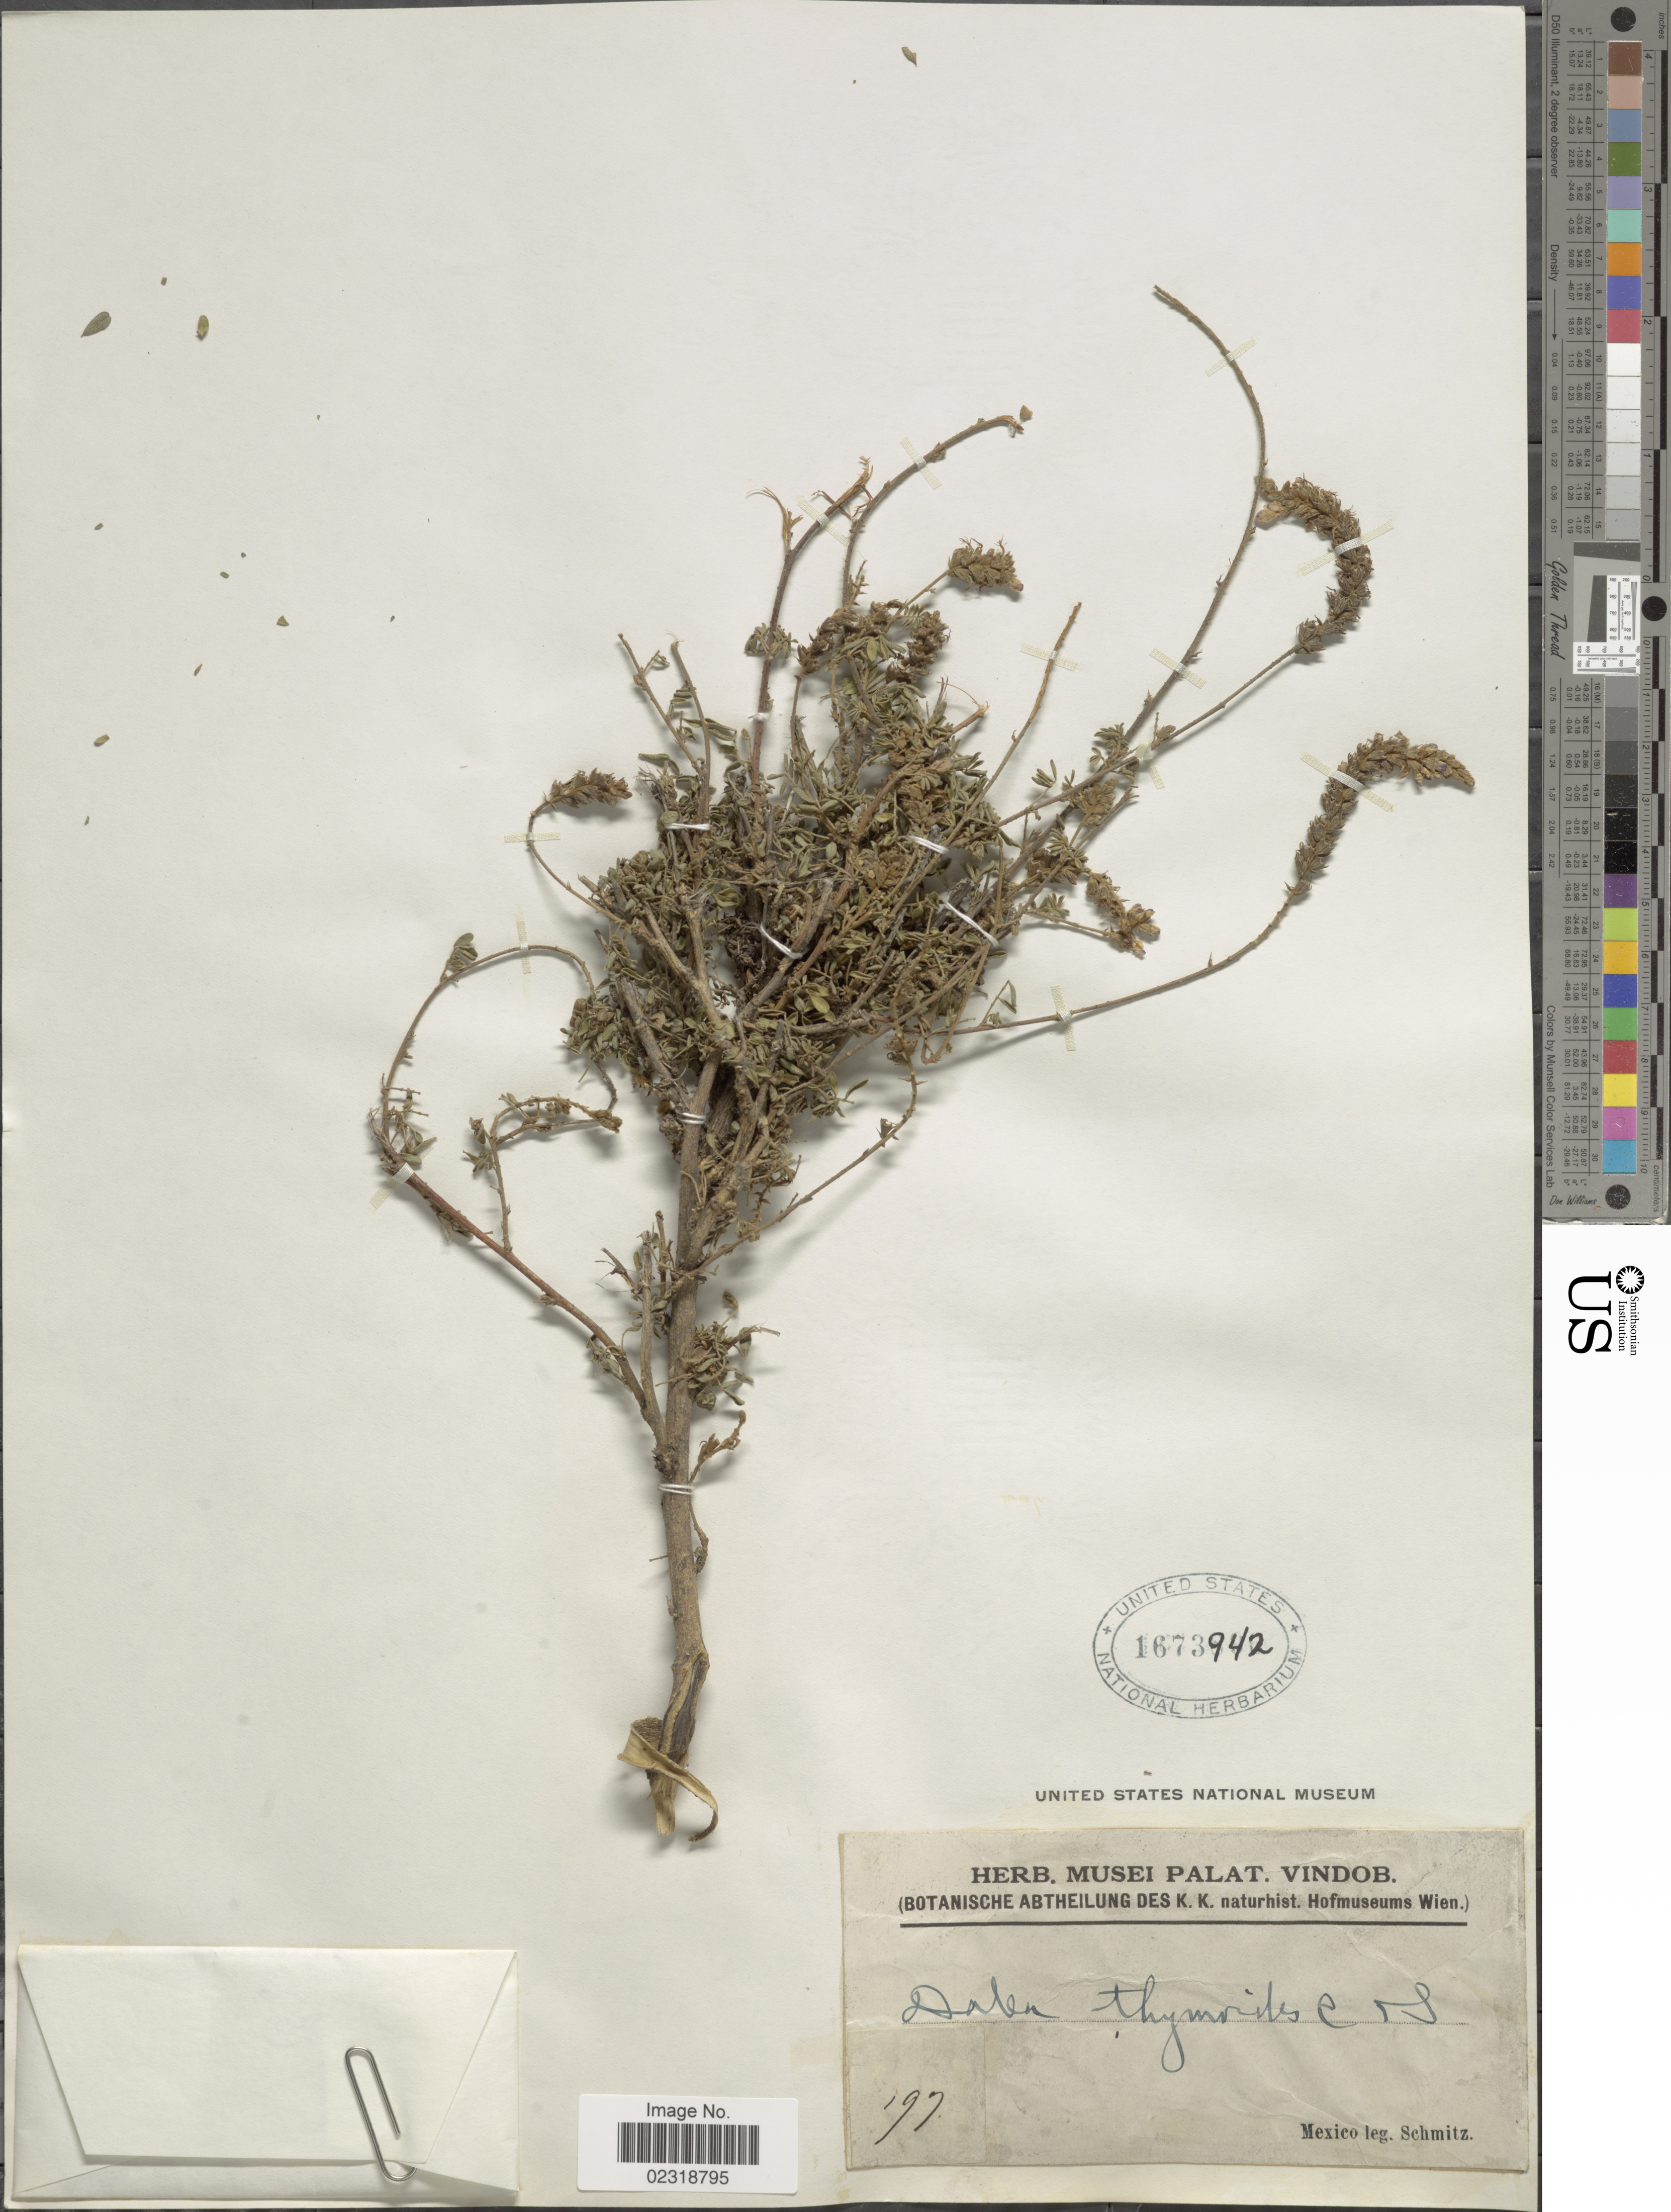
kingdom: Plantae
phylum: Tracheophyta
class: Magnoliopsida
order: Fabales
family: Fabaceae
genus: Dalea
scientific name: Dalea bicolor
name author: Humb. & Bonpl. ex Willd.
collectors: -. Schmitz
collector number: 197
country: Mexico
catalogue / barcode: US 1673942